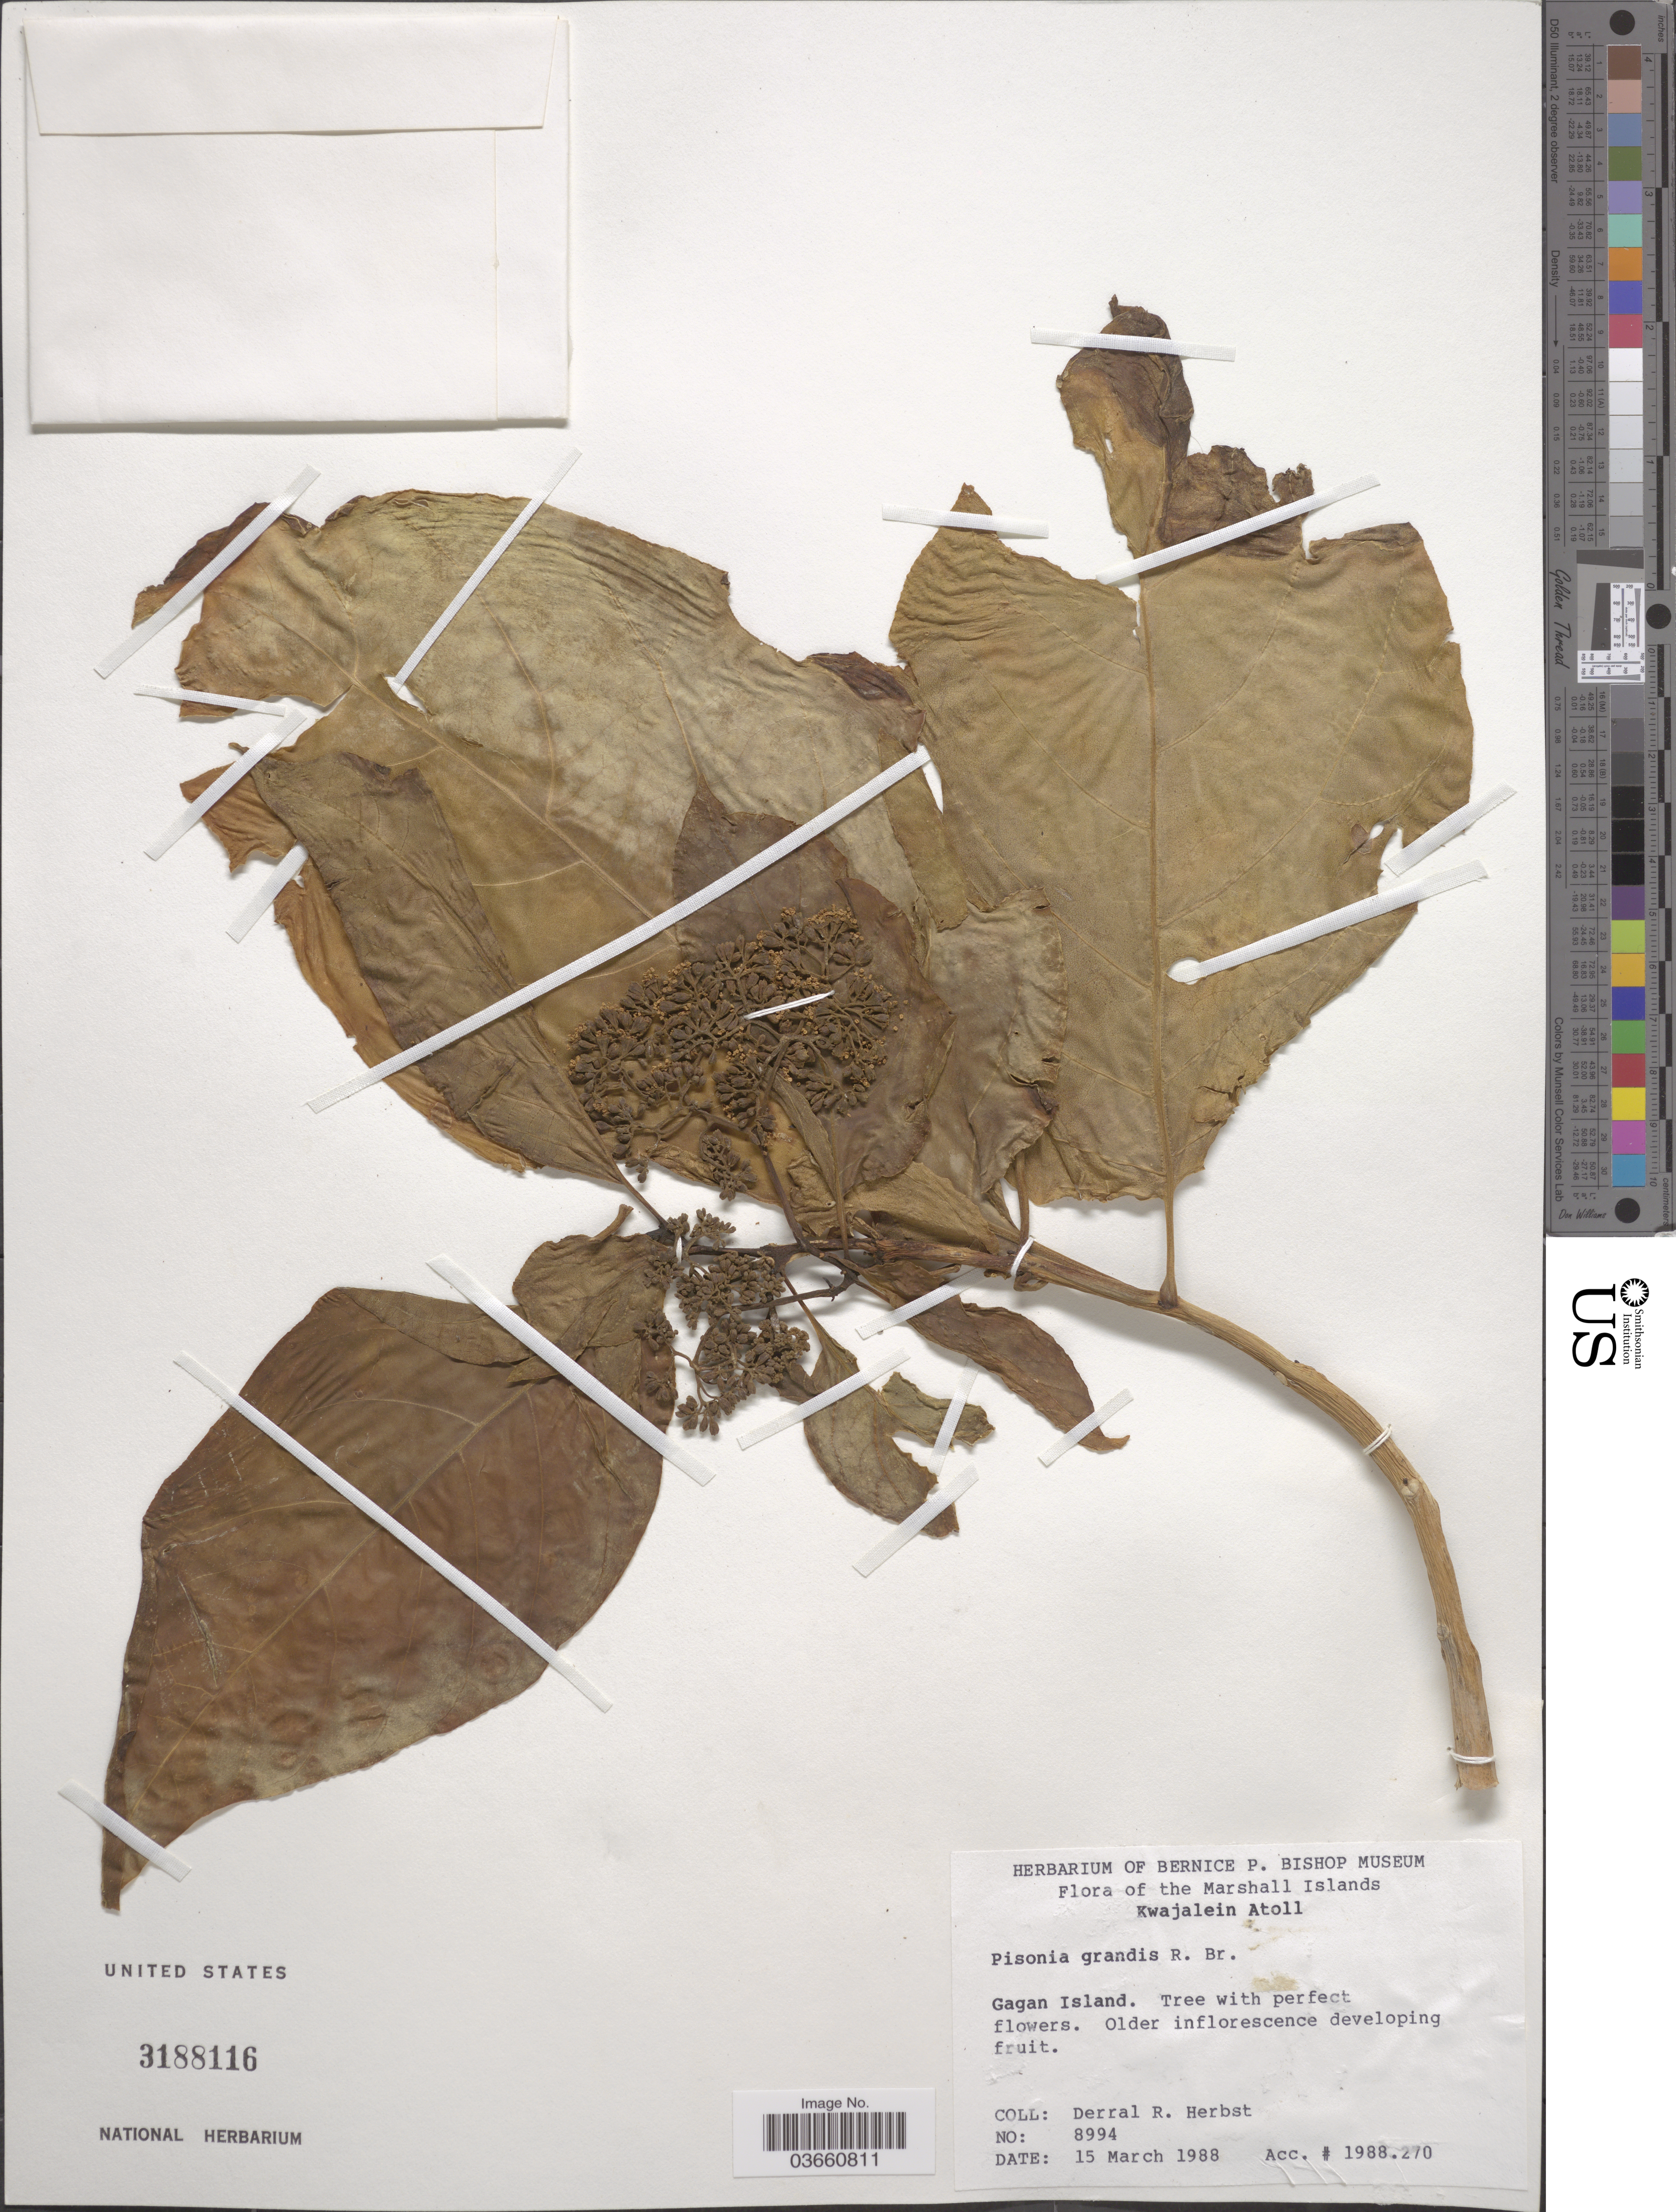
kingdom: Plantae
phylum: Tracheophyta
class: Magnoliopsida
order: Caryophyllales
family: Nyctaginaceae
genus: Pisonia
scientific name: Pisonia grandis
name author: R. Br.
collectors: D. R. Herbst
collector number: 8994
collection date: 1988-03-15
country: Marshall Islands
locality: Kwajalein Atoll. Gagan Island.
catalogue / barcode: US 3188116